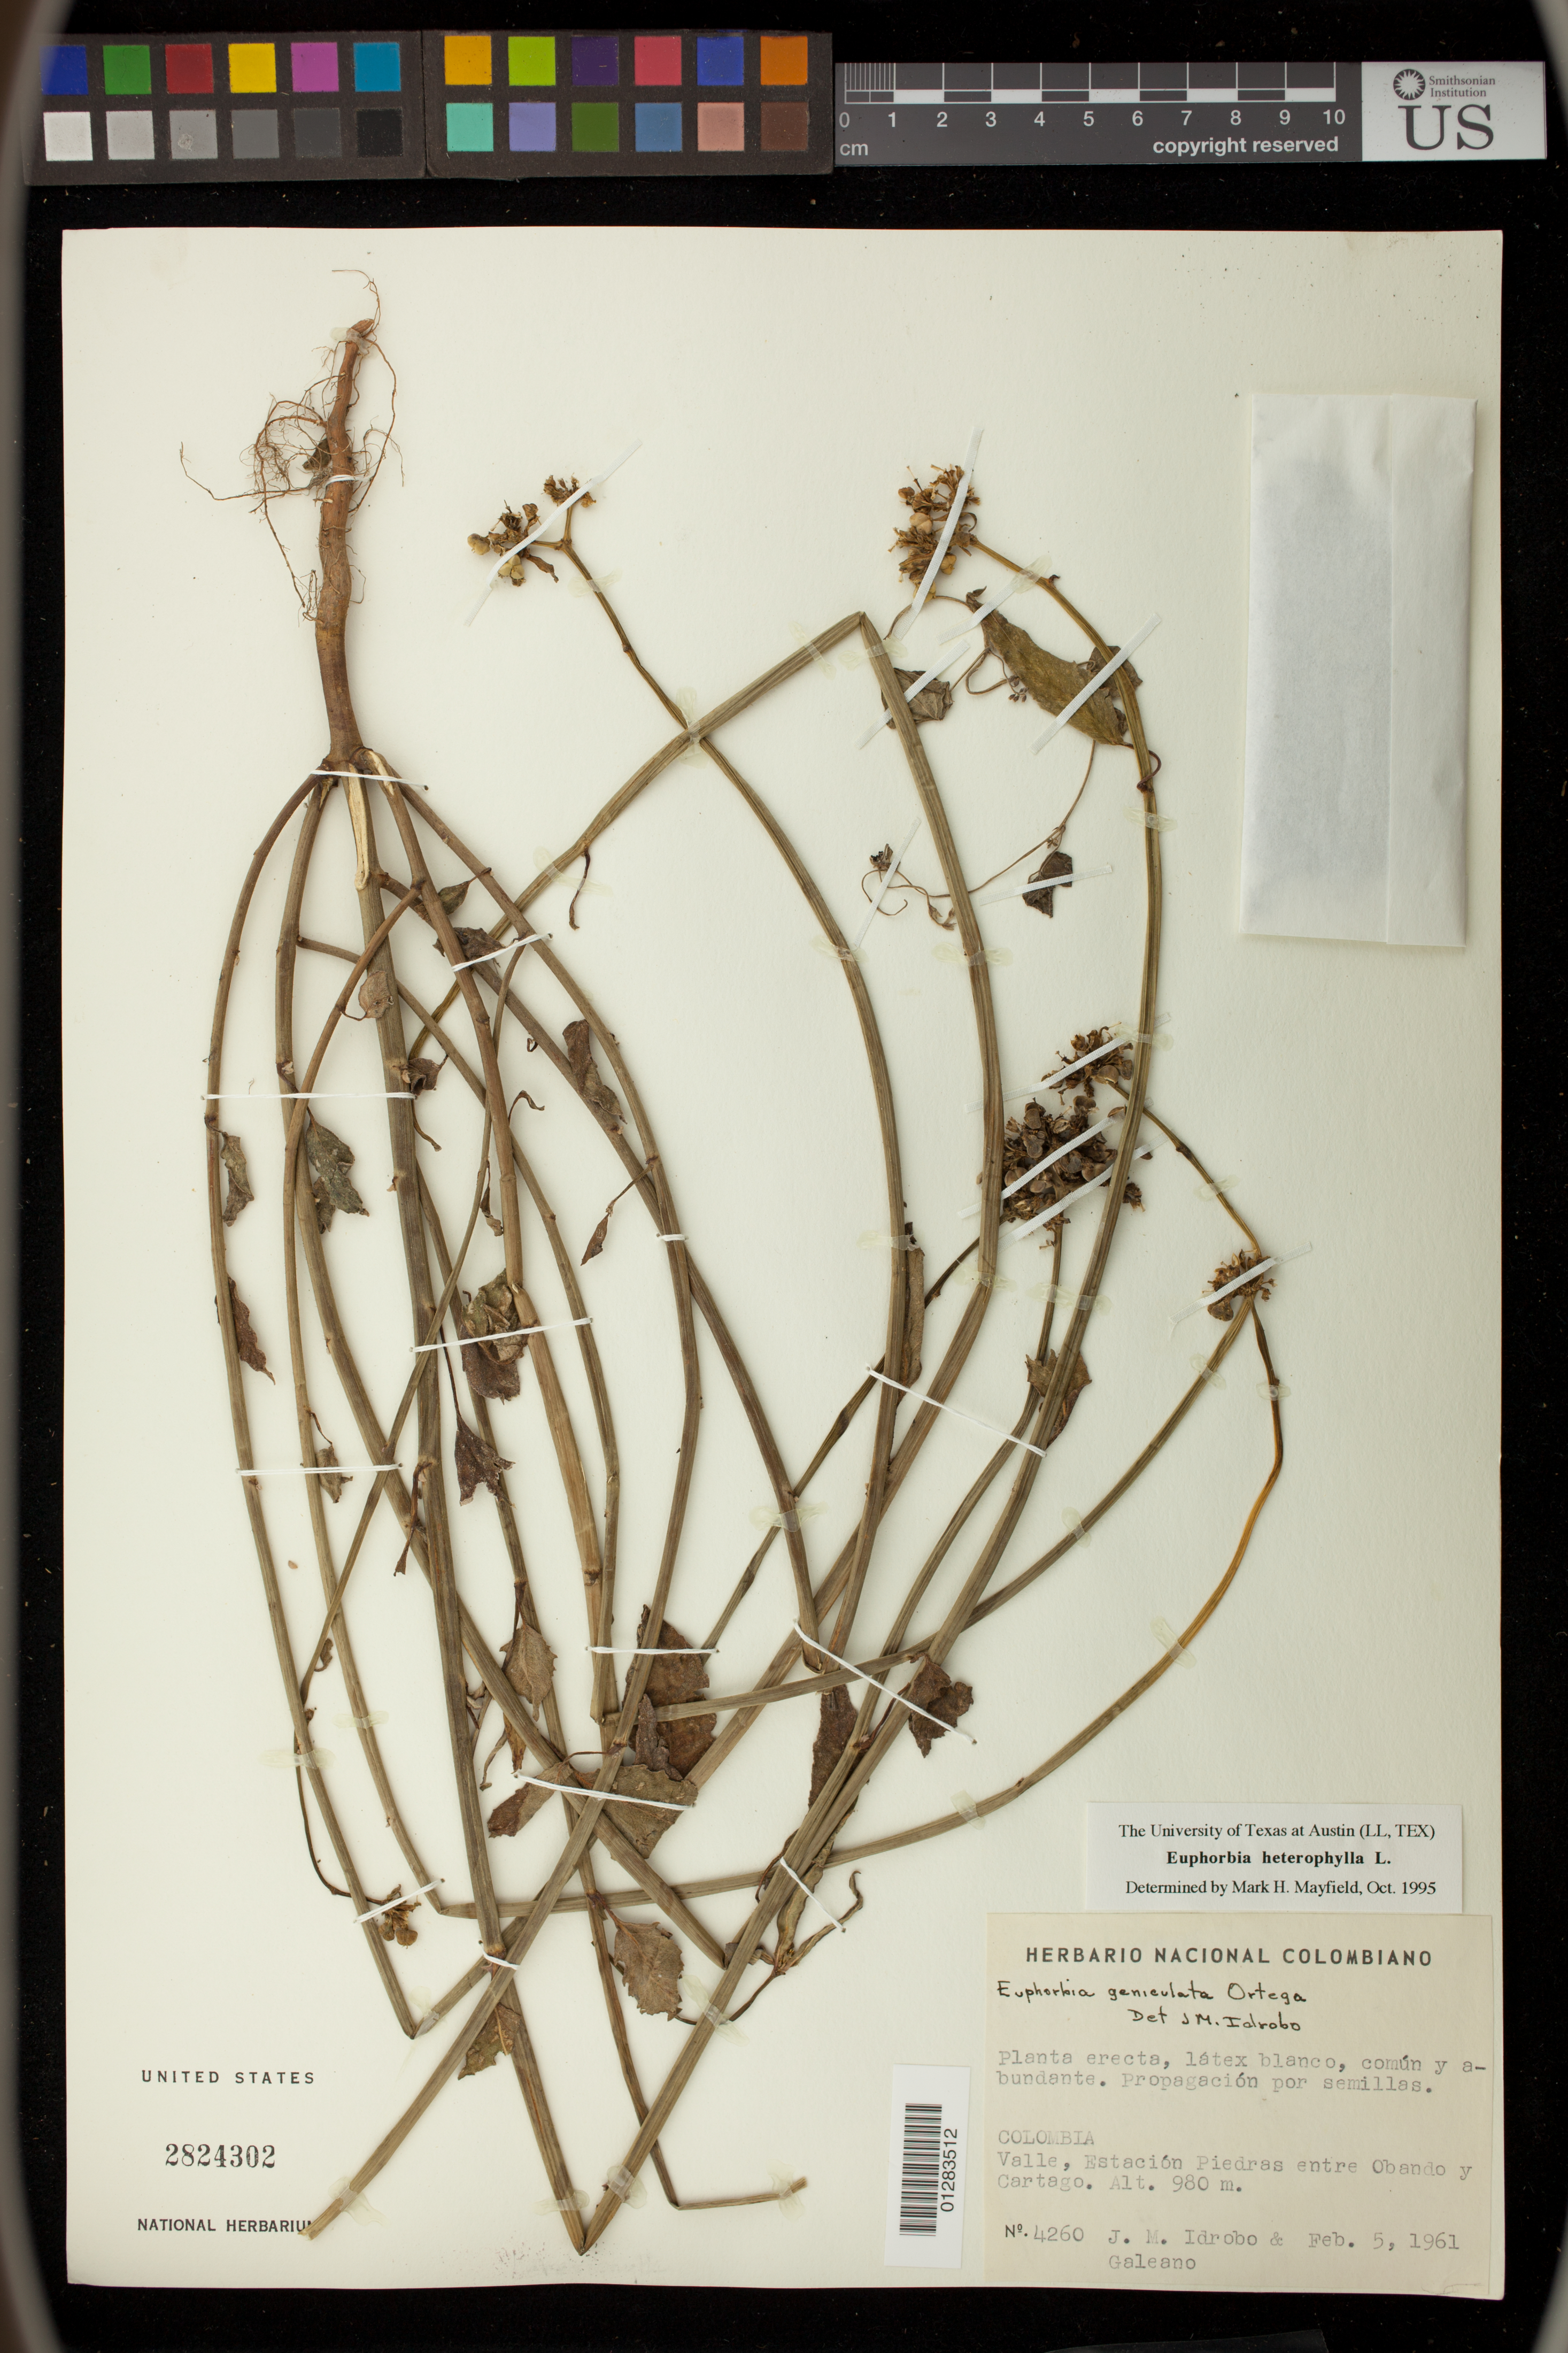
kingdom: Plantae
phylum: Tracheophyta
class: Magnoliopsida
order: Malpighiales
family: Euphorbiaceae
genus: Euphorbia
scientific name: Euphorbia heterophylla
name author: L.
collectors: J. M. Idrobo & -. Galeano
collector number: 4260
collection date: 1961-02-05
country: Colombia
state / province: Valle del Cauca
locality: Valle, Estación Piedras entre Obando y Cartago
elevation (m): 980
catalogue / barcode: US 2824302